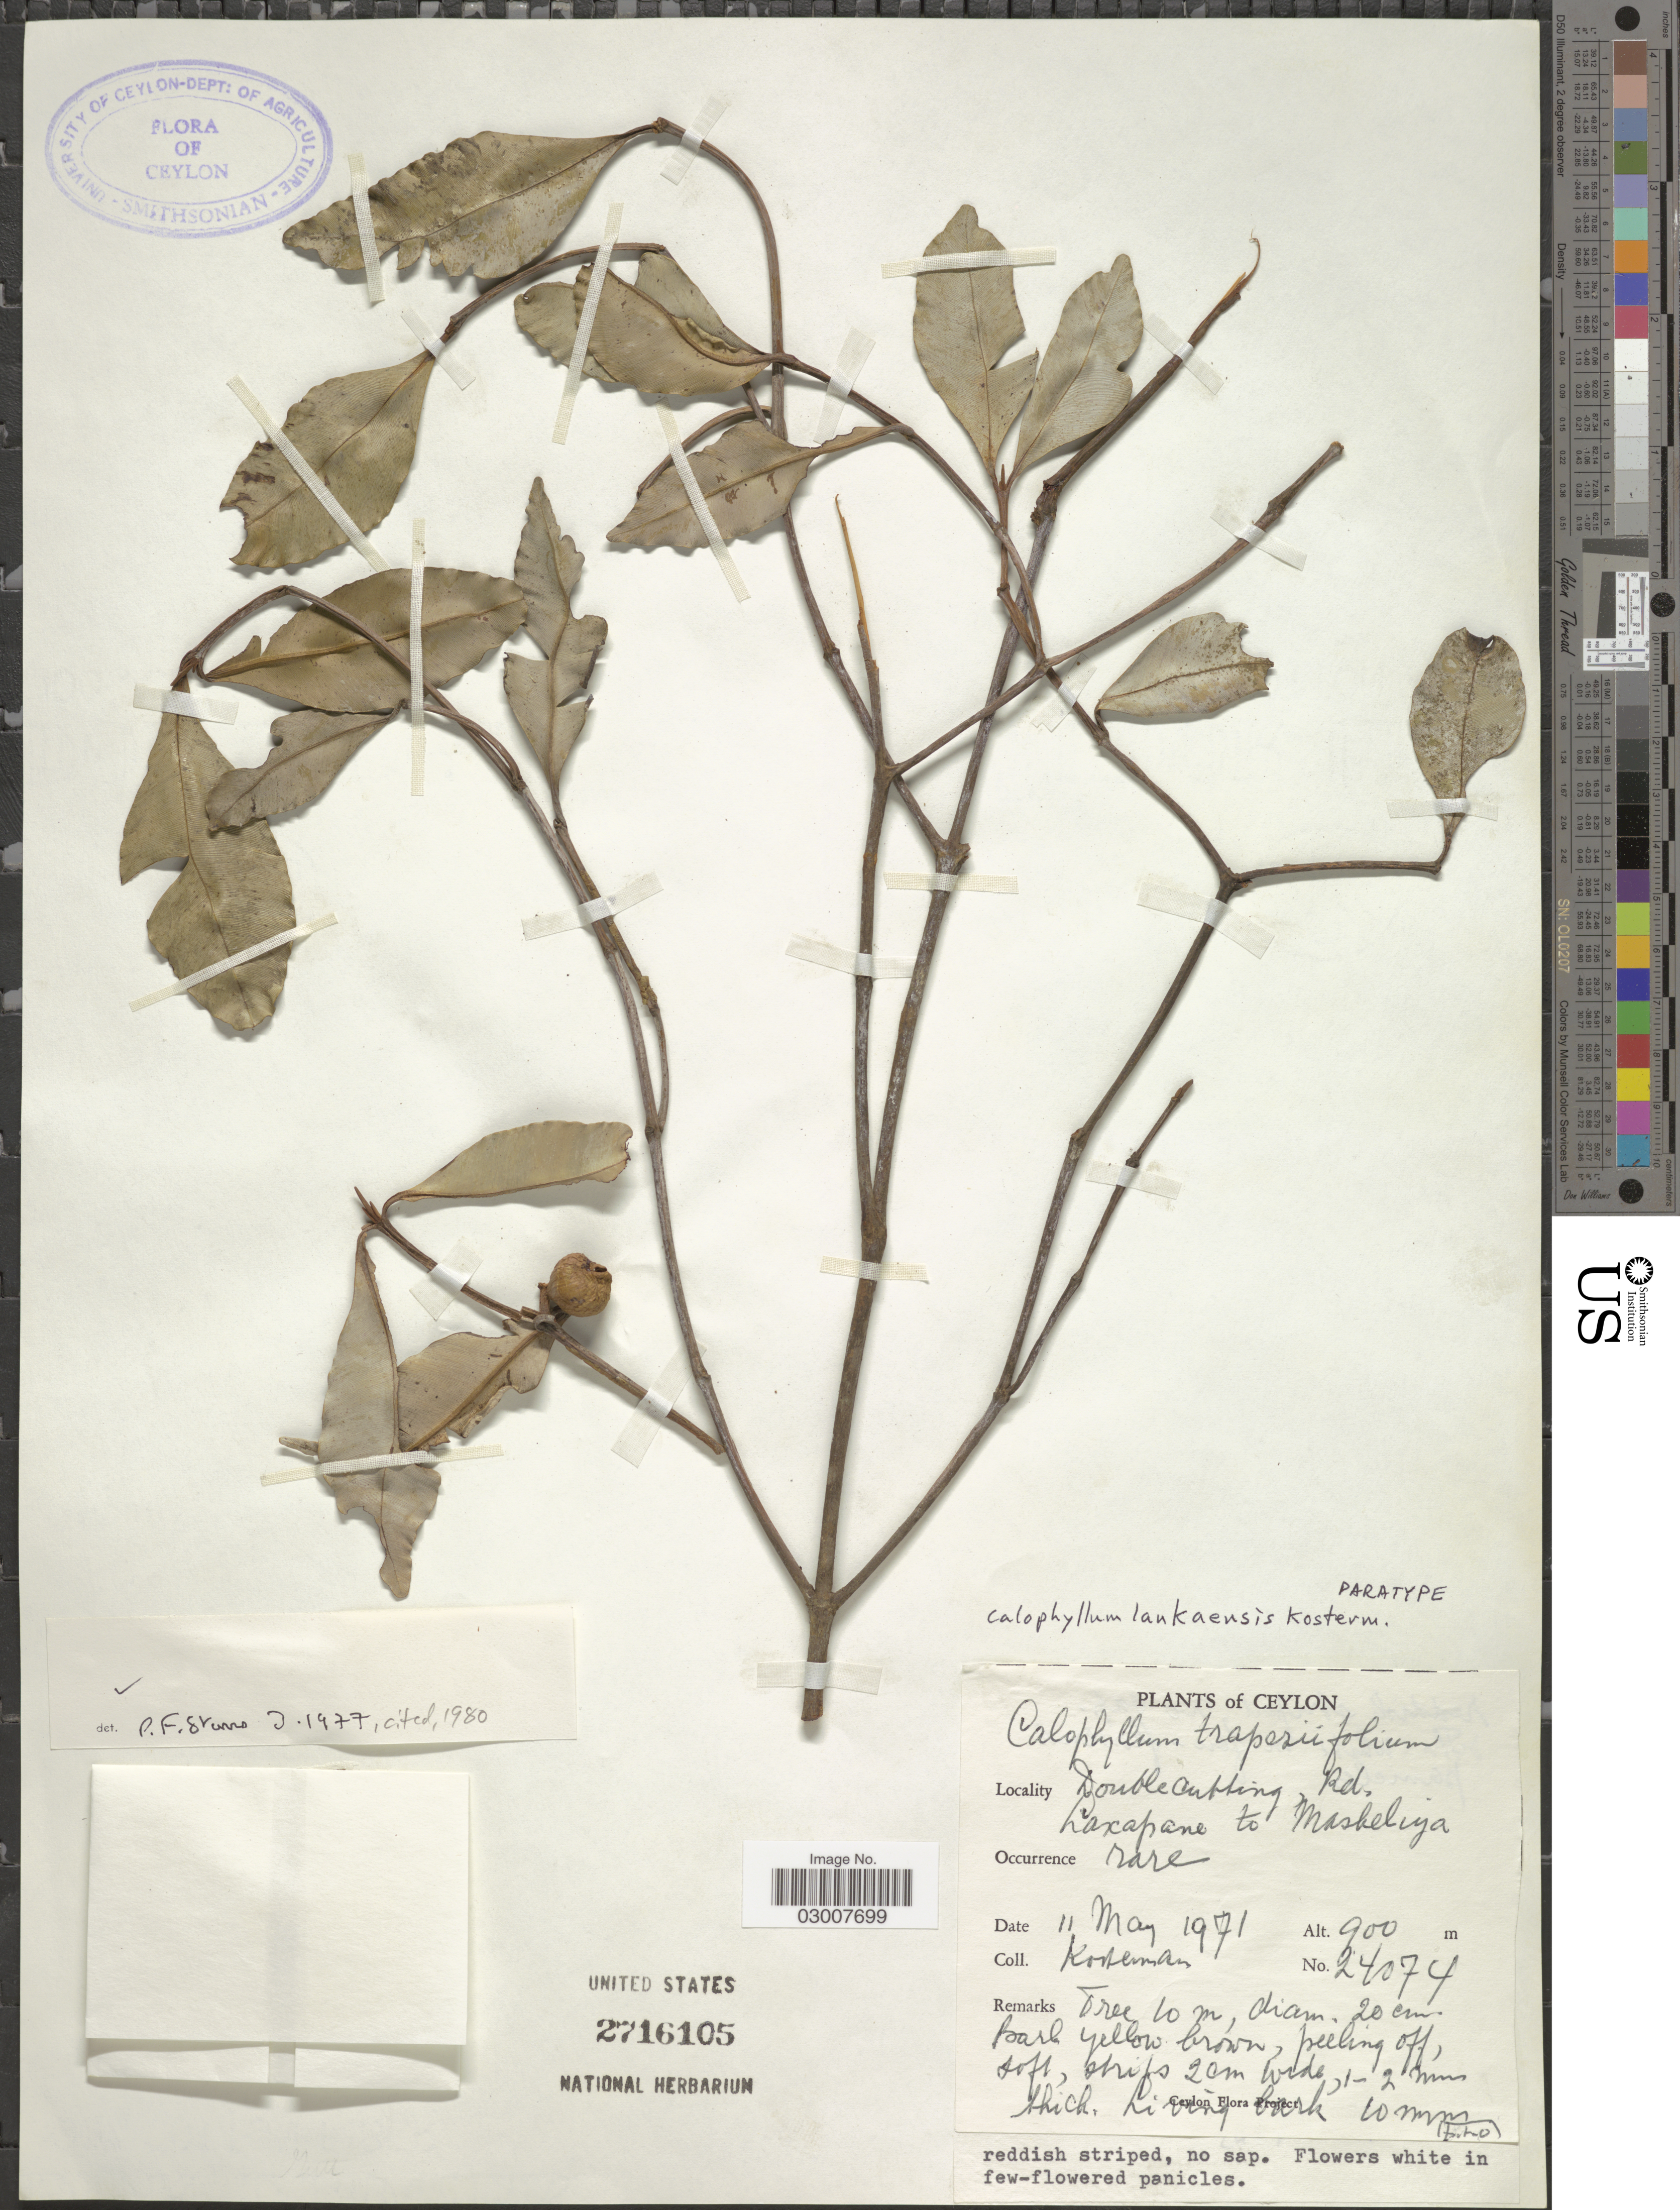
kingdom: Plantae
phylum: Tracheophyta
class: Magnoliopsida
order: Malpighiales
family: Calophyllaceae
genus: Calophyllum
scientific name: Calophyllum lankaensis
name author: Kosterm.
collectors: Kostermans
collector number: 24074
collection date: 1971-05-11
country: Sri Lanka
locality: Ceylon. Double cutting, Rd. Laxapane to Maskeliya.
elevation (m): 900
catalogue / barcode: US 2716105